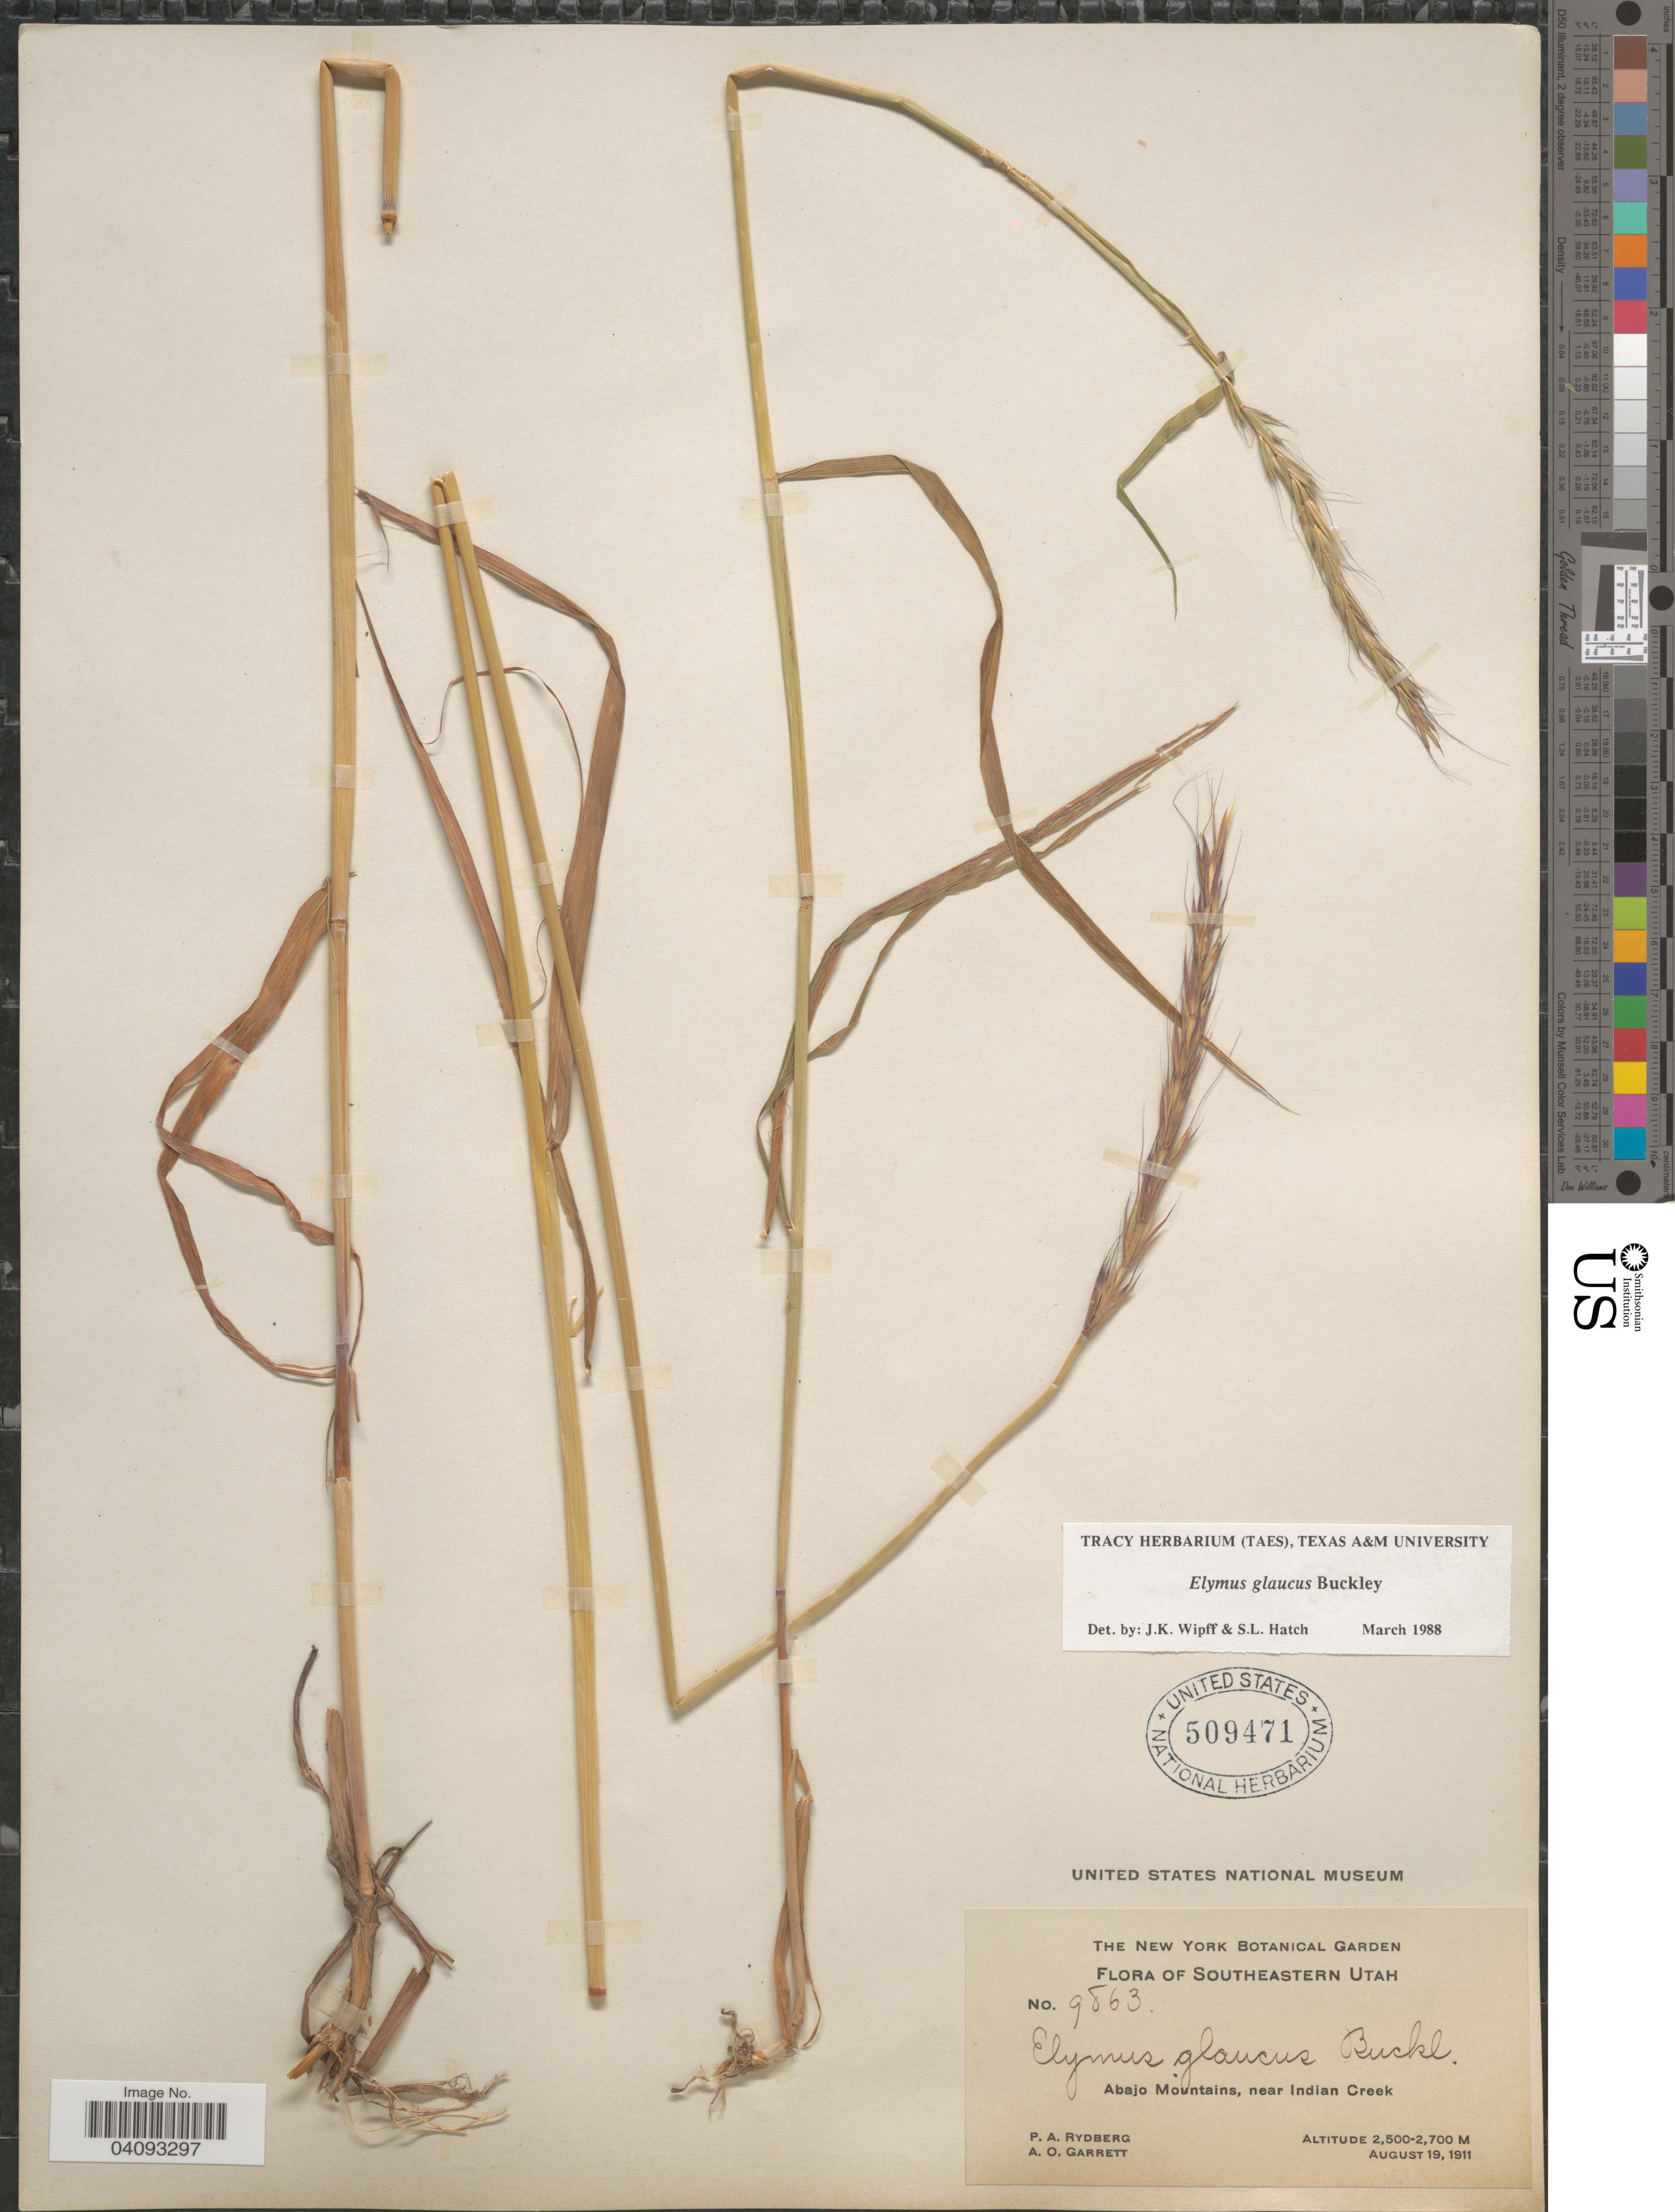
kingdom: Plantae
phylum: Tracheophyta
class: Liliopsida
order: Poales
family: Poaceae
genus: Elymus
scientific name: Elymus glaucus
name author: Buckley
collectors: P. A. Rydberg & A. O. Garrett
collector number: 9863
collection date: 1911-08-19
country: United States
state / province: Utah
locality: Southeastern Utah. Abajo Mountain, near Indian Creek.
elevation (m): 2500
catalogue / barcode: US 509471